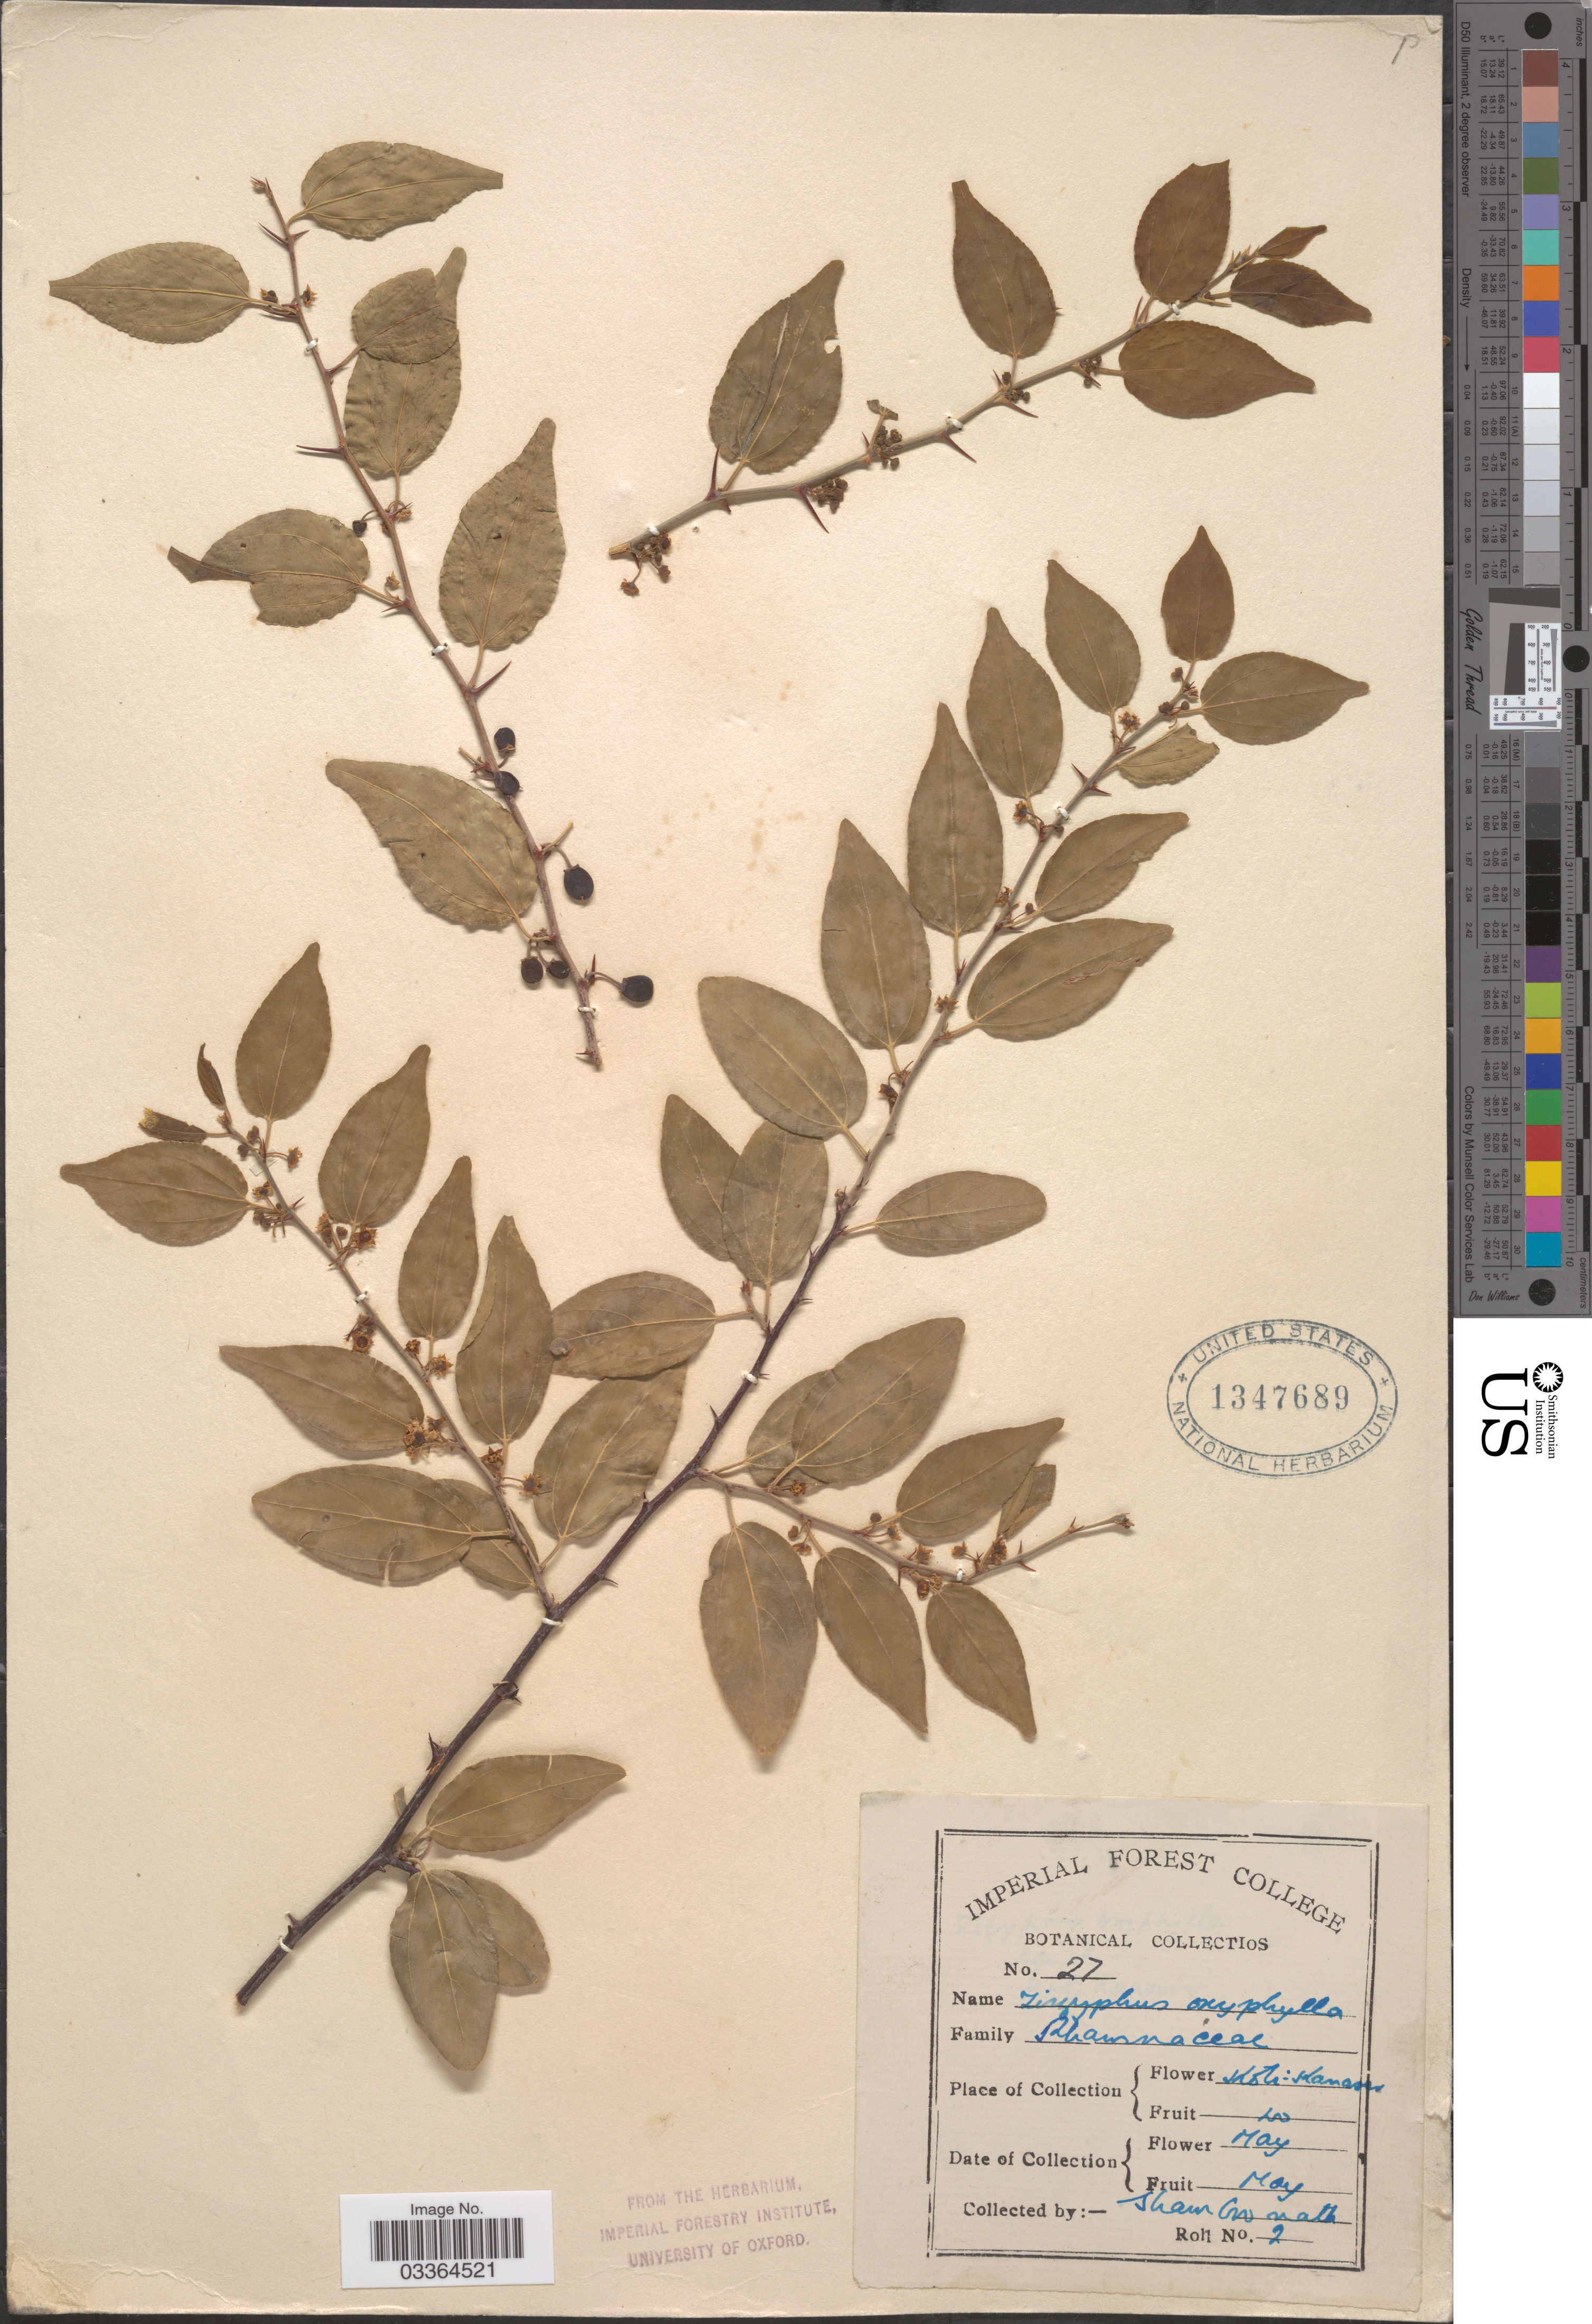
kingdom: Plantae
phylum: Tracheophyta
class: Magnoliopsida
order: Rosales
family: Rhamnaceae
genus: Ziziphus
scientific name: Ziziphus oxyphylla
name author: Edgew.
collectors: S. Nath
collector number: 27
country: India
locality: Koti-Kanasar.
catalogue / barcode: US 1347689